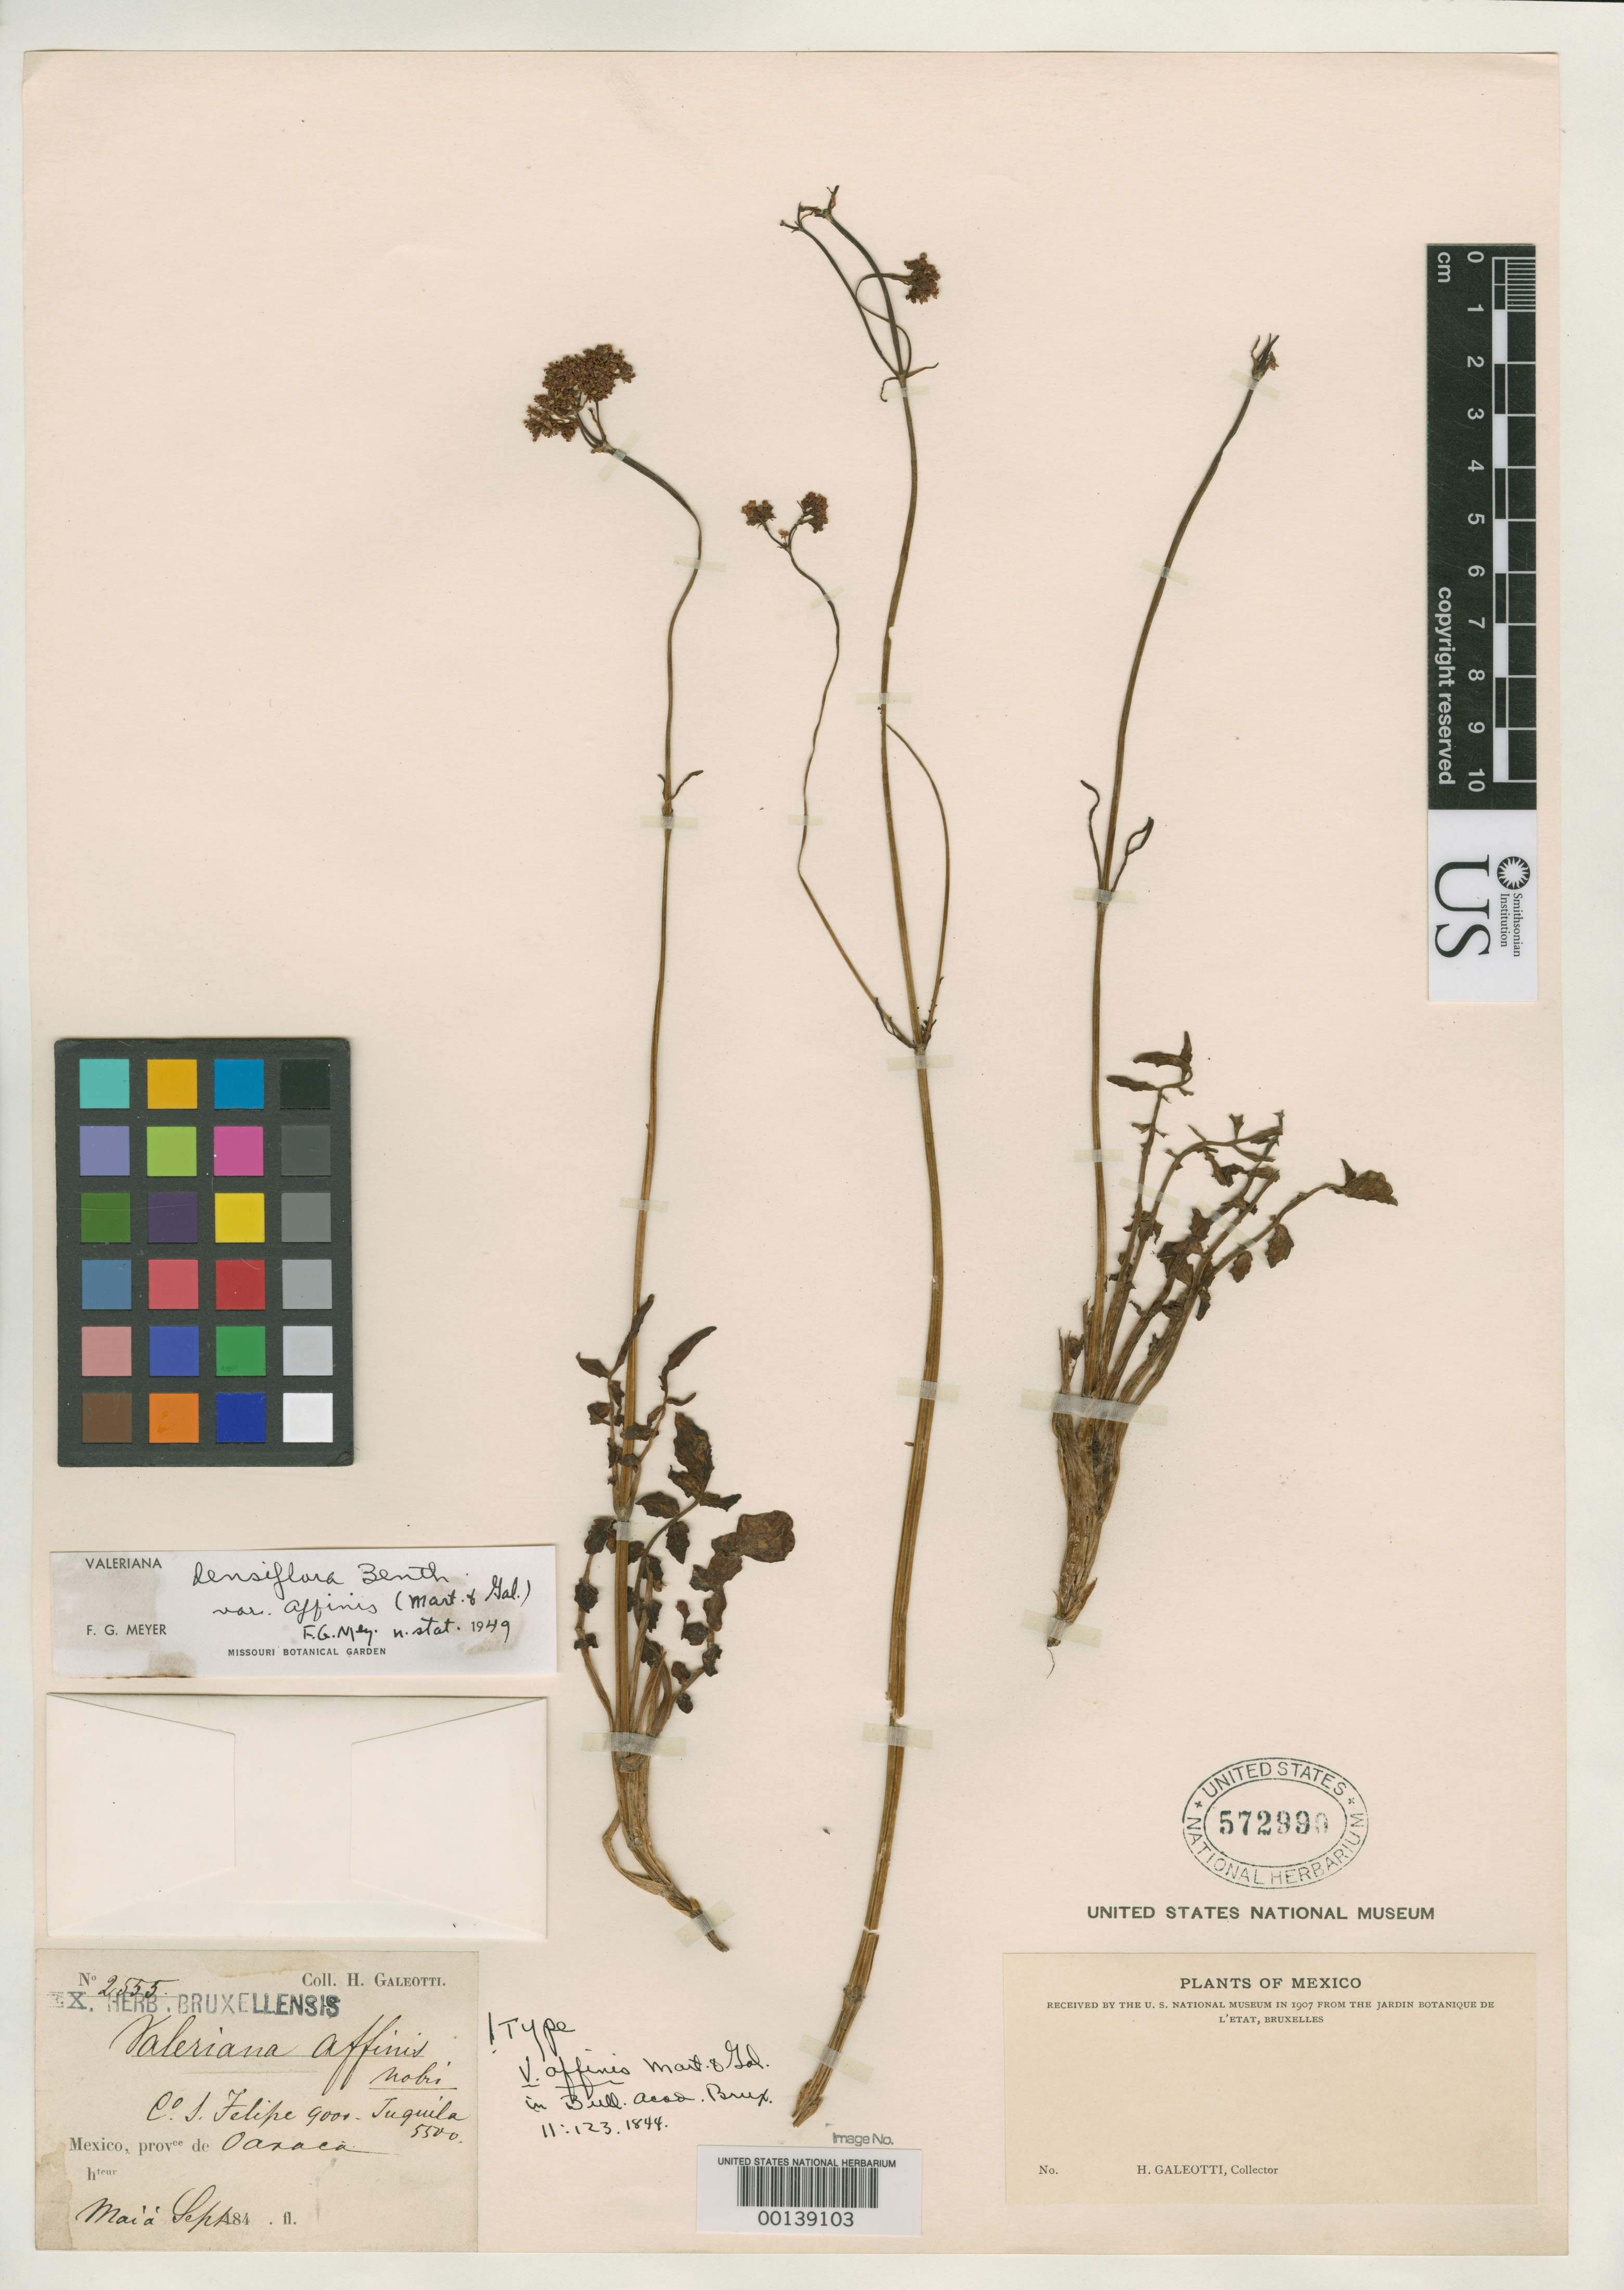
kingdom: Plantae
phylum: Tracheophyta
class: Magnoliopsida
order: Dipsacales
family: Caprifoliaceae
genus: Valeriana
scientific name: Valeriana affinis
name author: M. Martens & Galeotti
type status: Type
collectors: H. G. Galeotti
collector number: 2555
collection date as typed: May 184- to -- Sep 184-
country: Mexico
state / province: Oaxaca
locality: Cerrode San Felipe, near Oaxaca; alt. 8000-9000 ft.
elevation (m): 2438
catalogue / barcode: US 572990